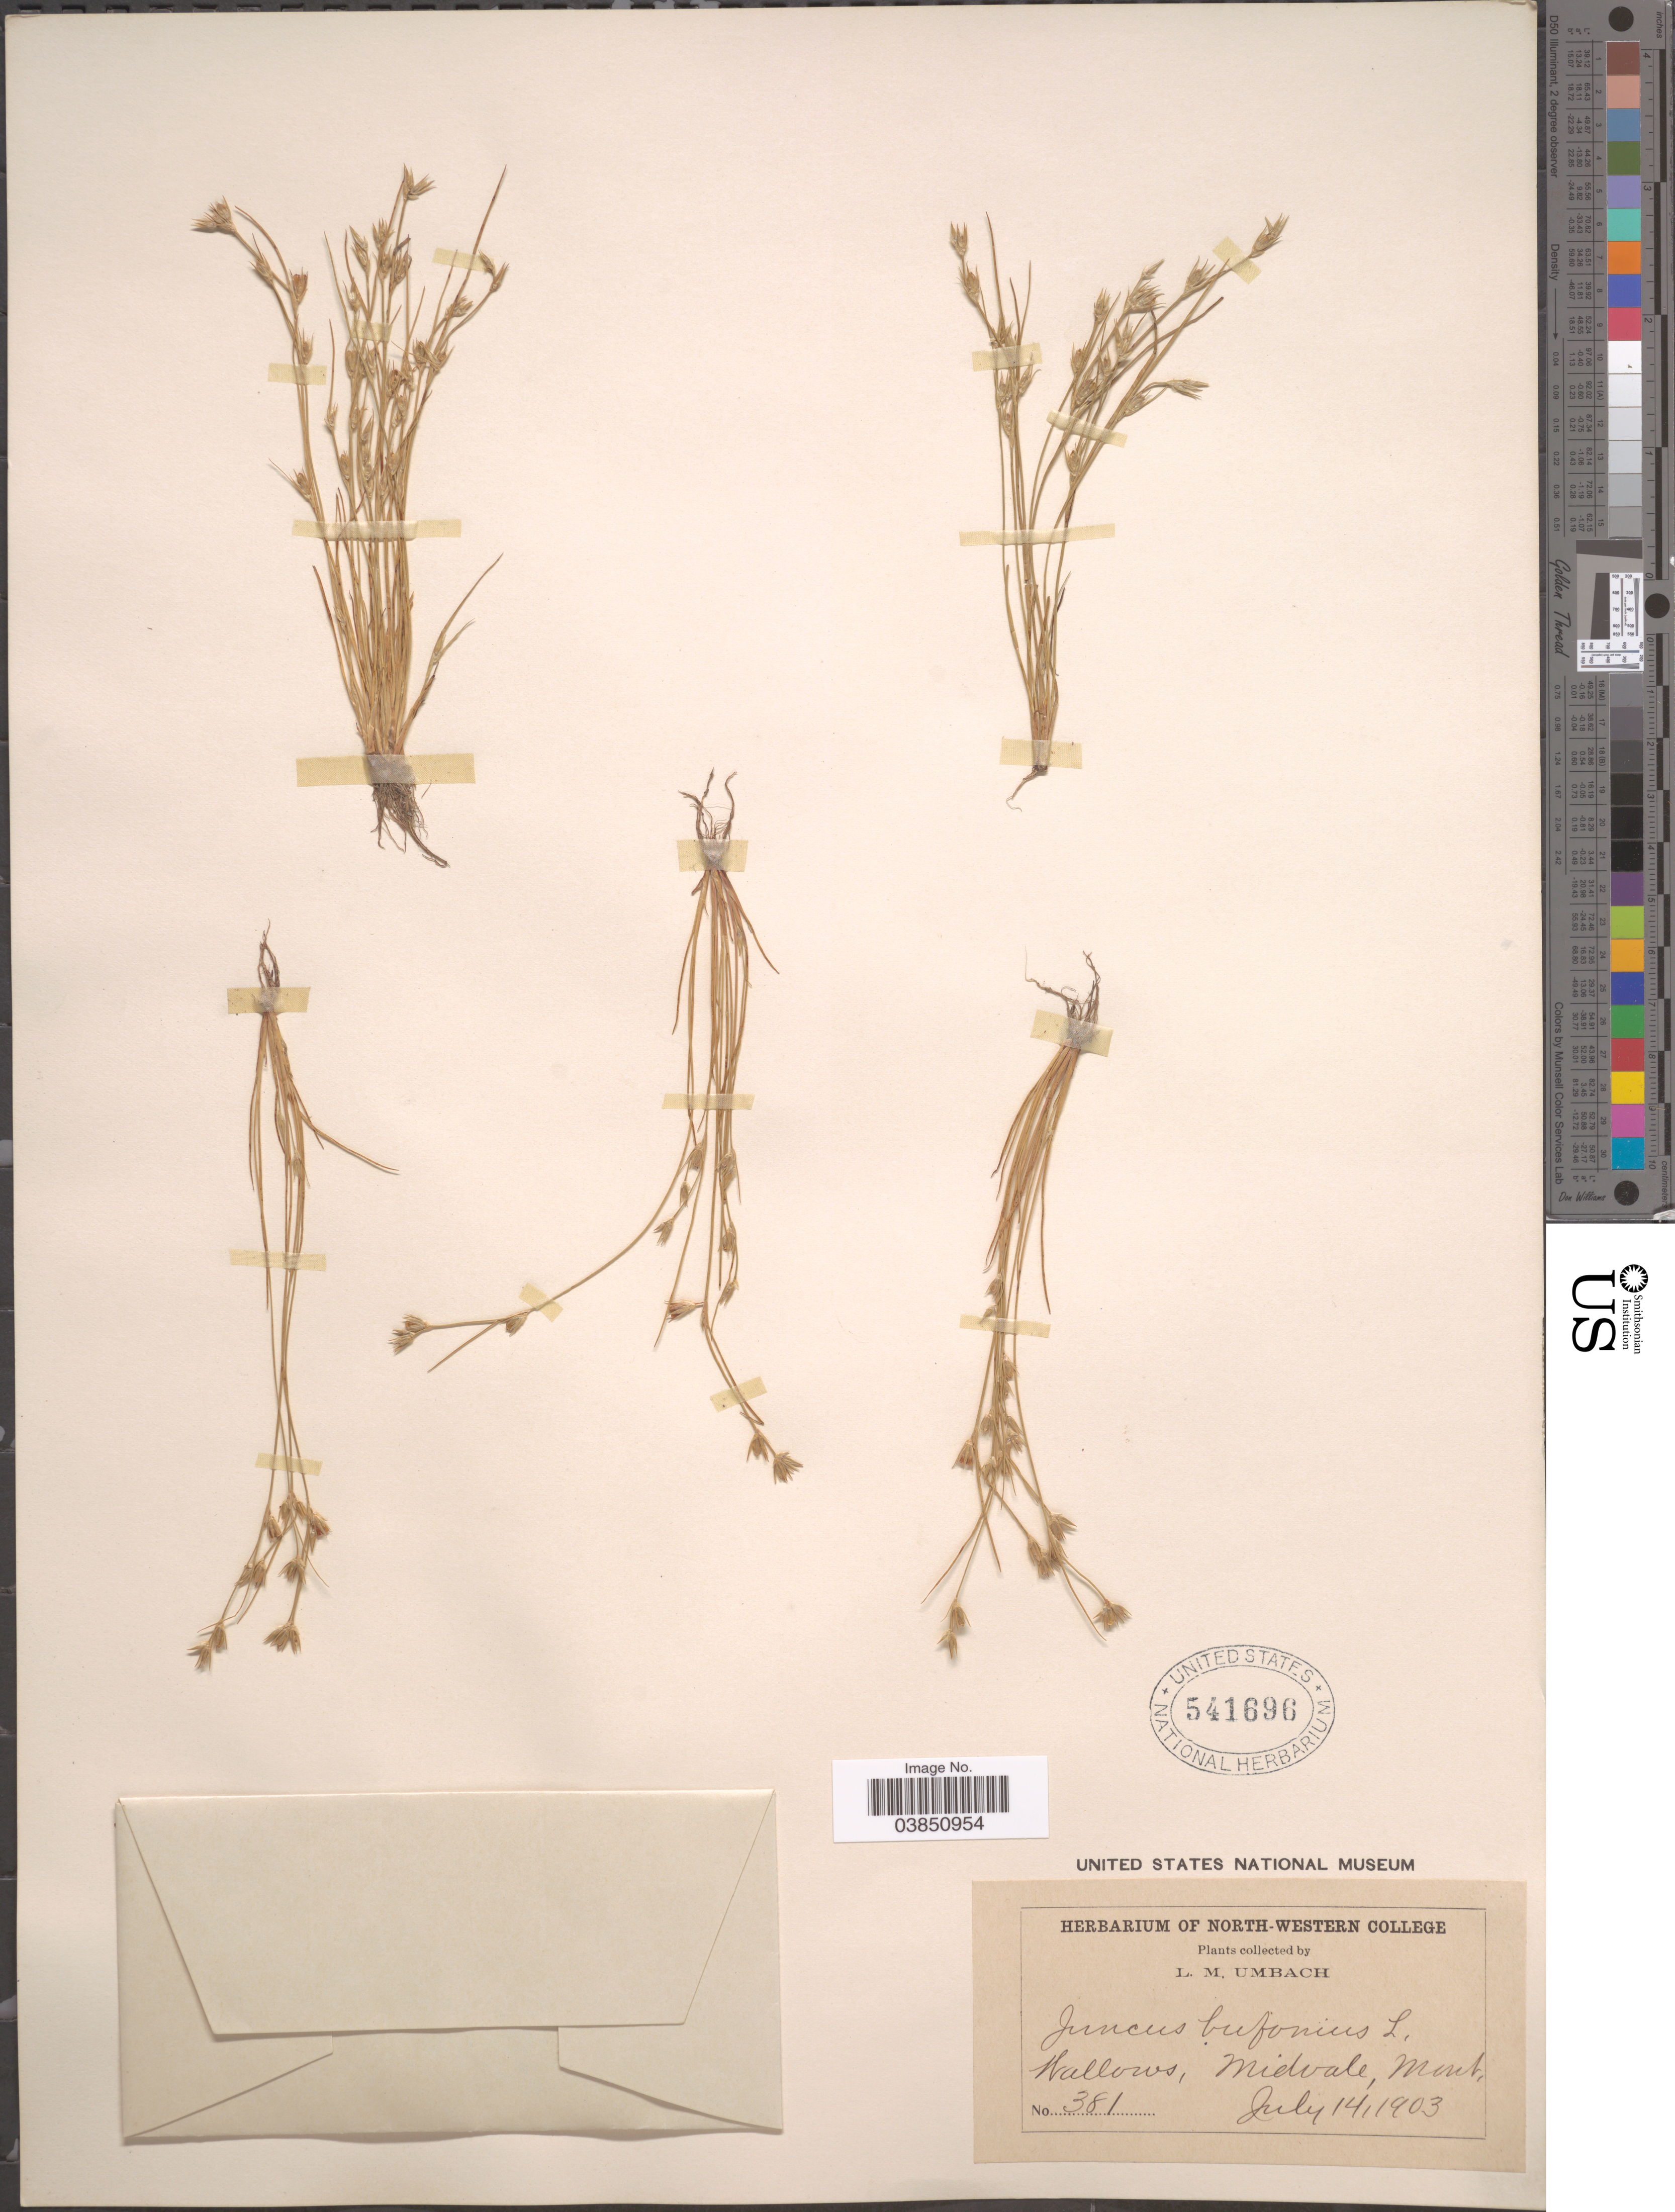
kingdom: Plantae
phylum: Tracheophyta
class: Liliopsida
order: Poales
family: Juncaceae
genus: Juncus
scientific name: Juncus bufonius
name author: L.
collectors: L. M. Umbach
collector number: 381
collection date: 1903-07-14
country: United States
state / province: Montana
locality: Wallows, Midvale.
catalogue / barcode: US 541696